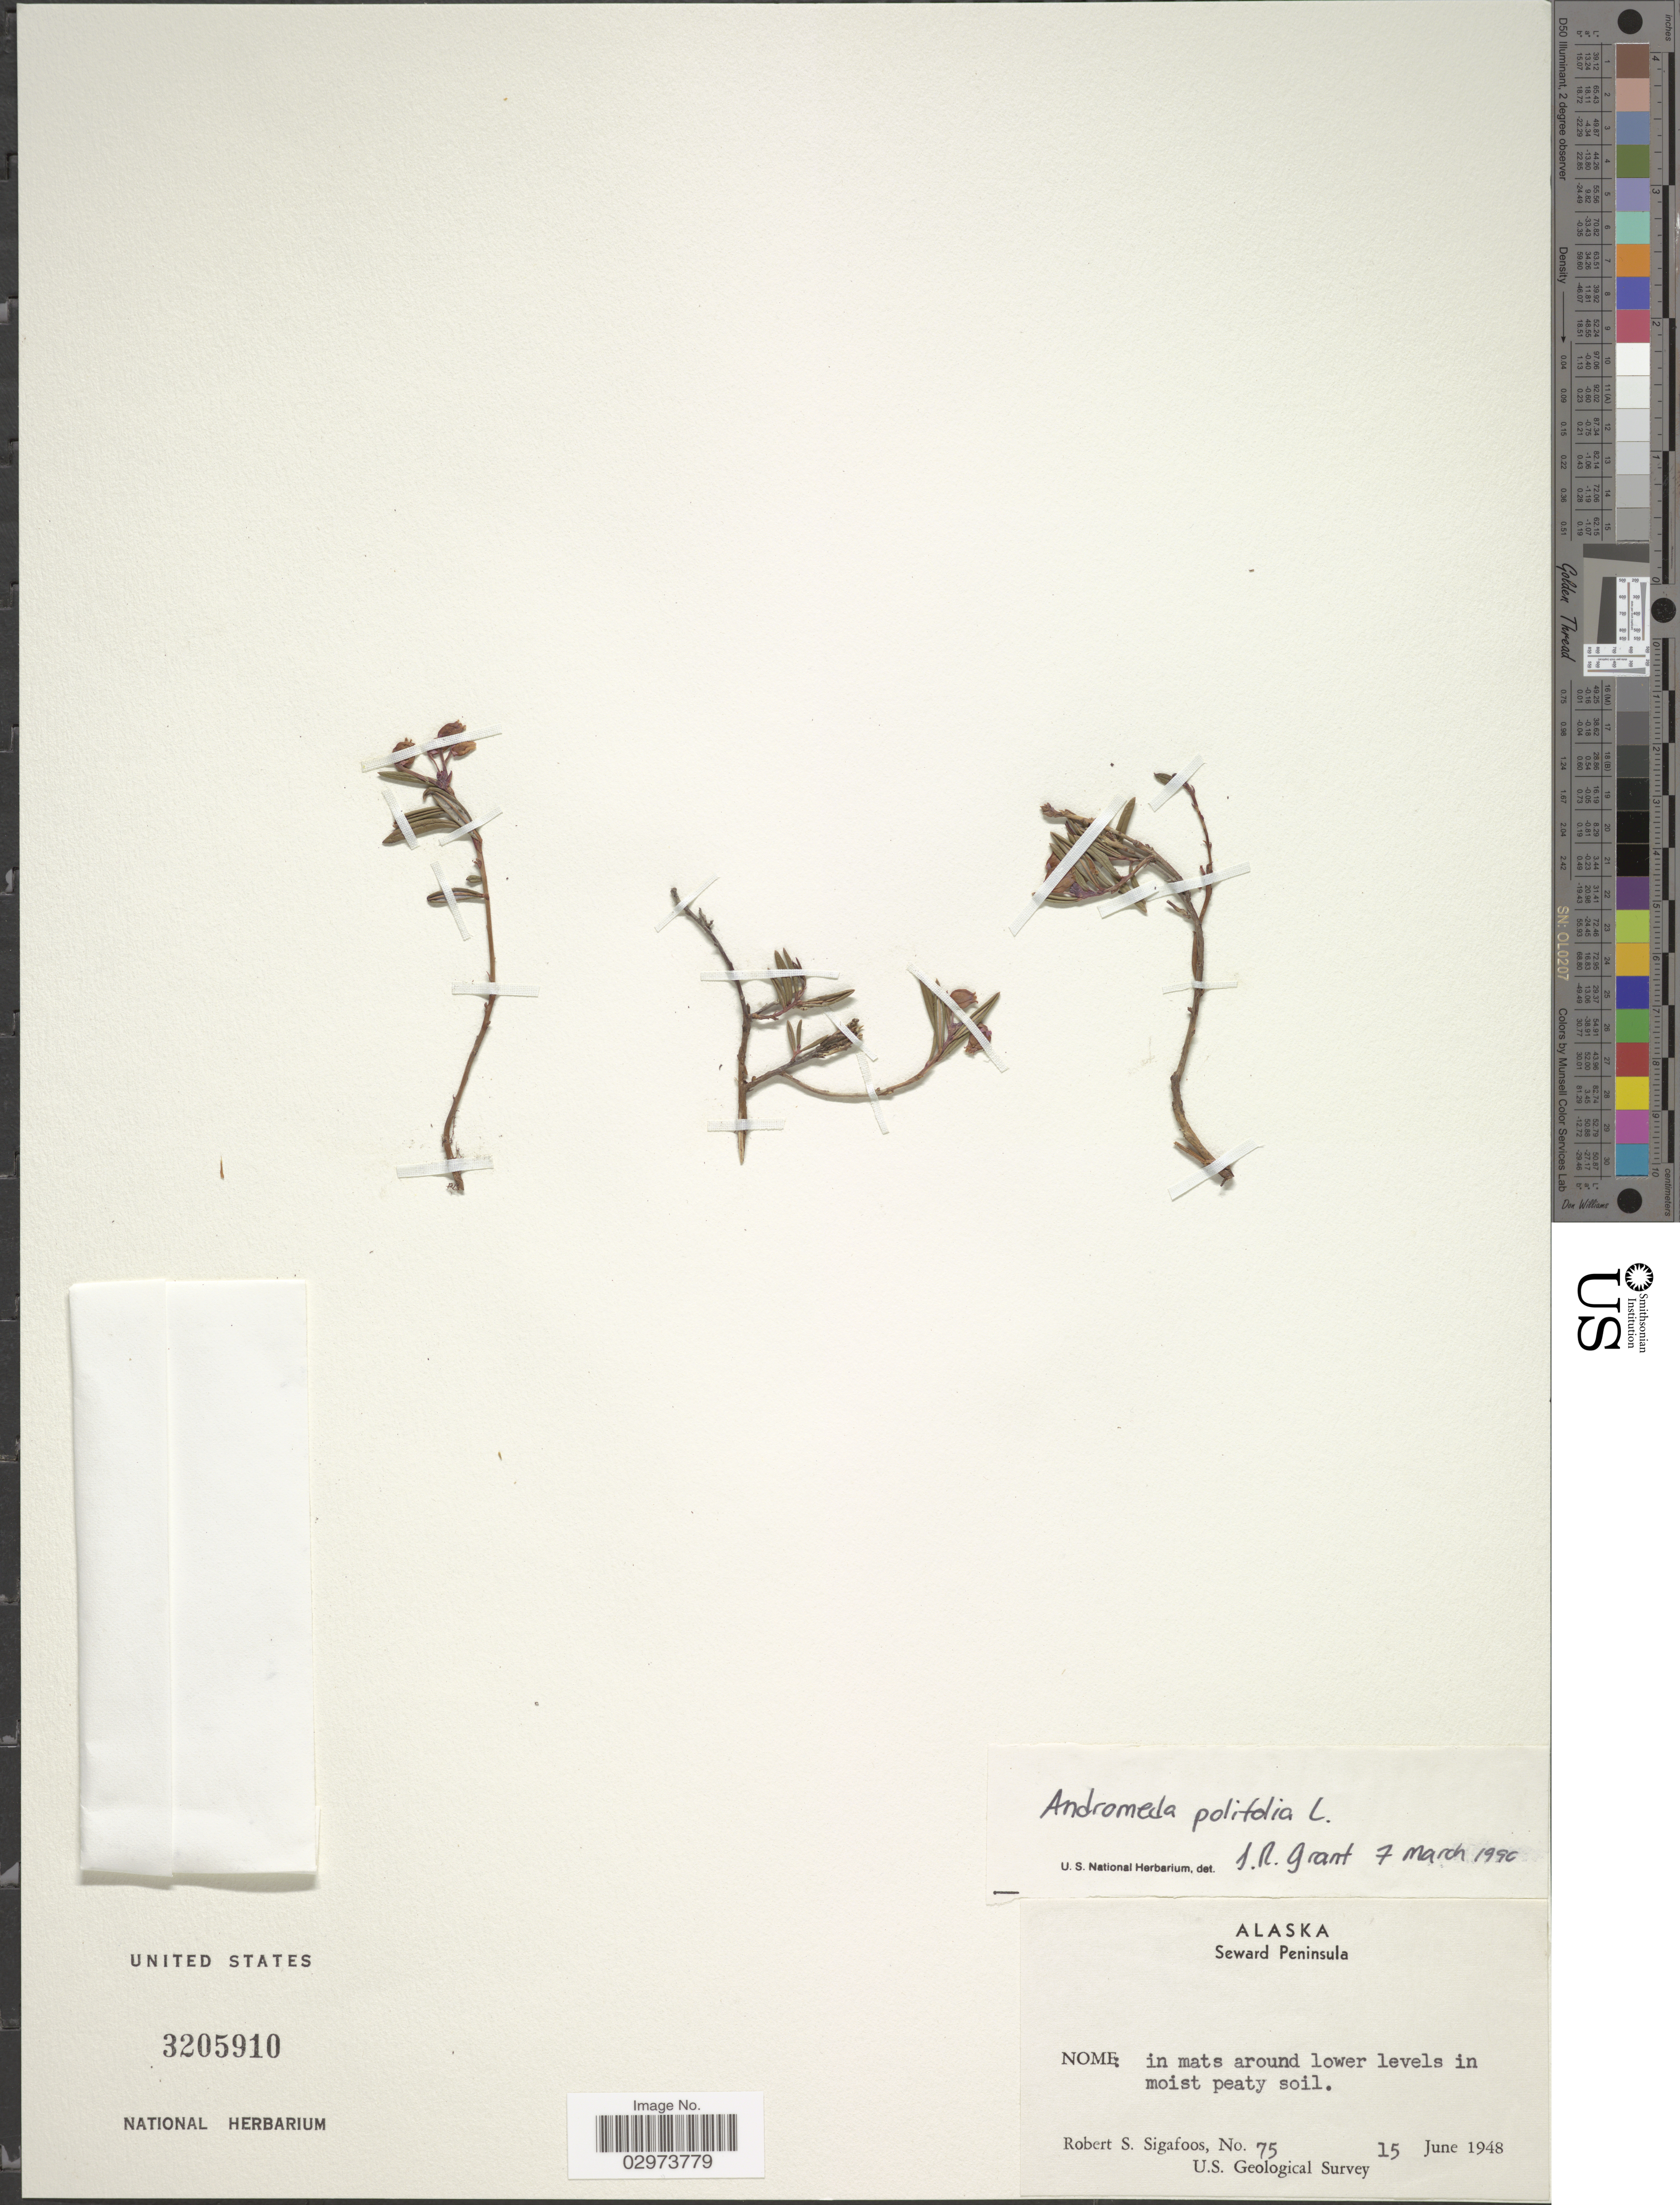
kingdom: Plantae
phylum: Tracheophyta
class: Magnoliopsida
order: Ericales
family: Ericaceae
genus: Andromeda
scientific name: Andromeda polifolia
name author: L.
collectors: R. Sigafoos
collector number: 75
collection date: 1948-06-15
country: United States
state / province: Alaska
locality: Seward Peninsula. Nome.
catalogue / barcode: US 3205910